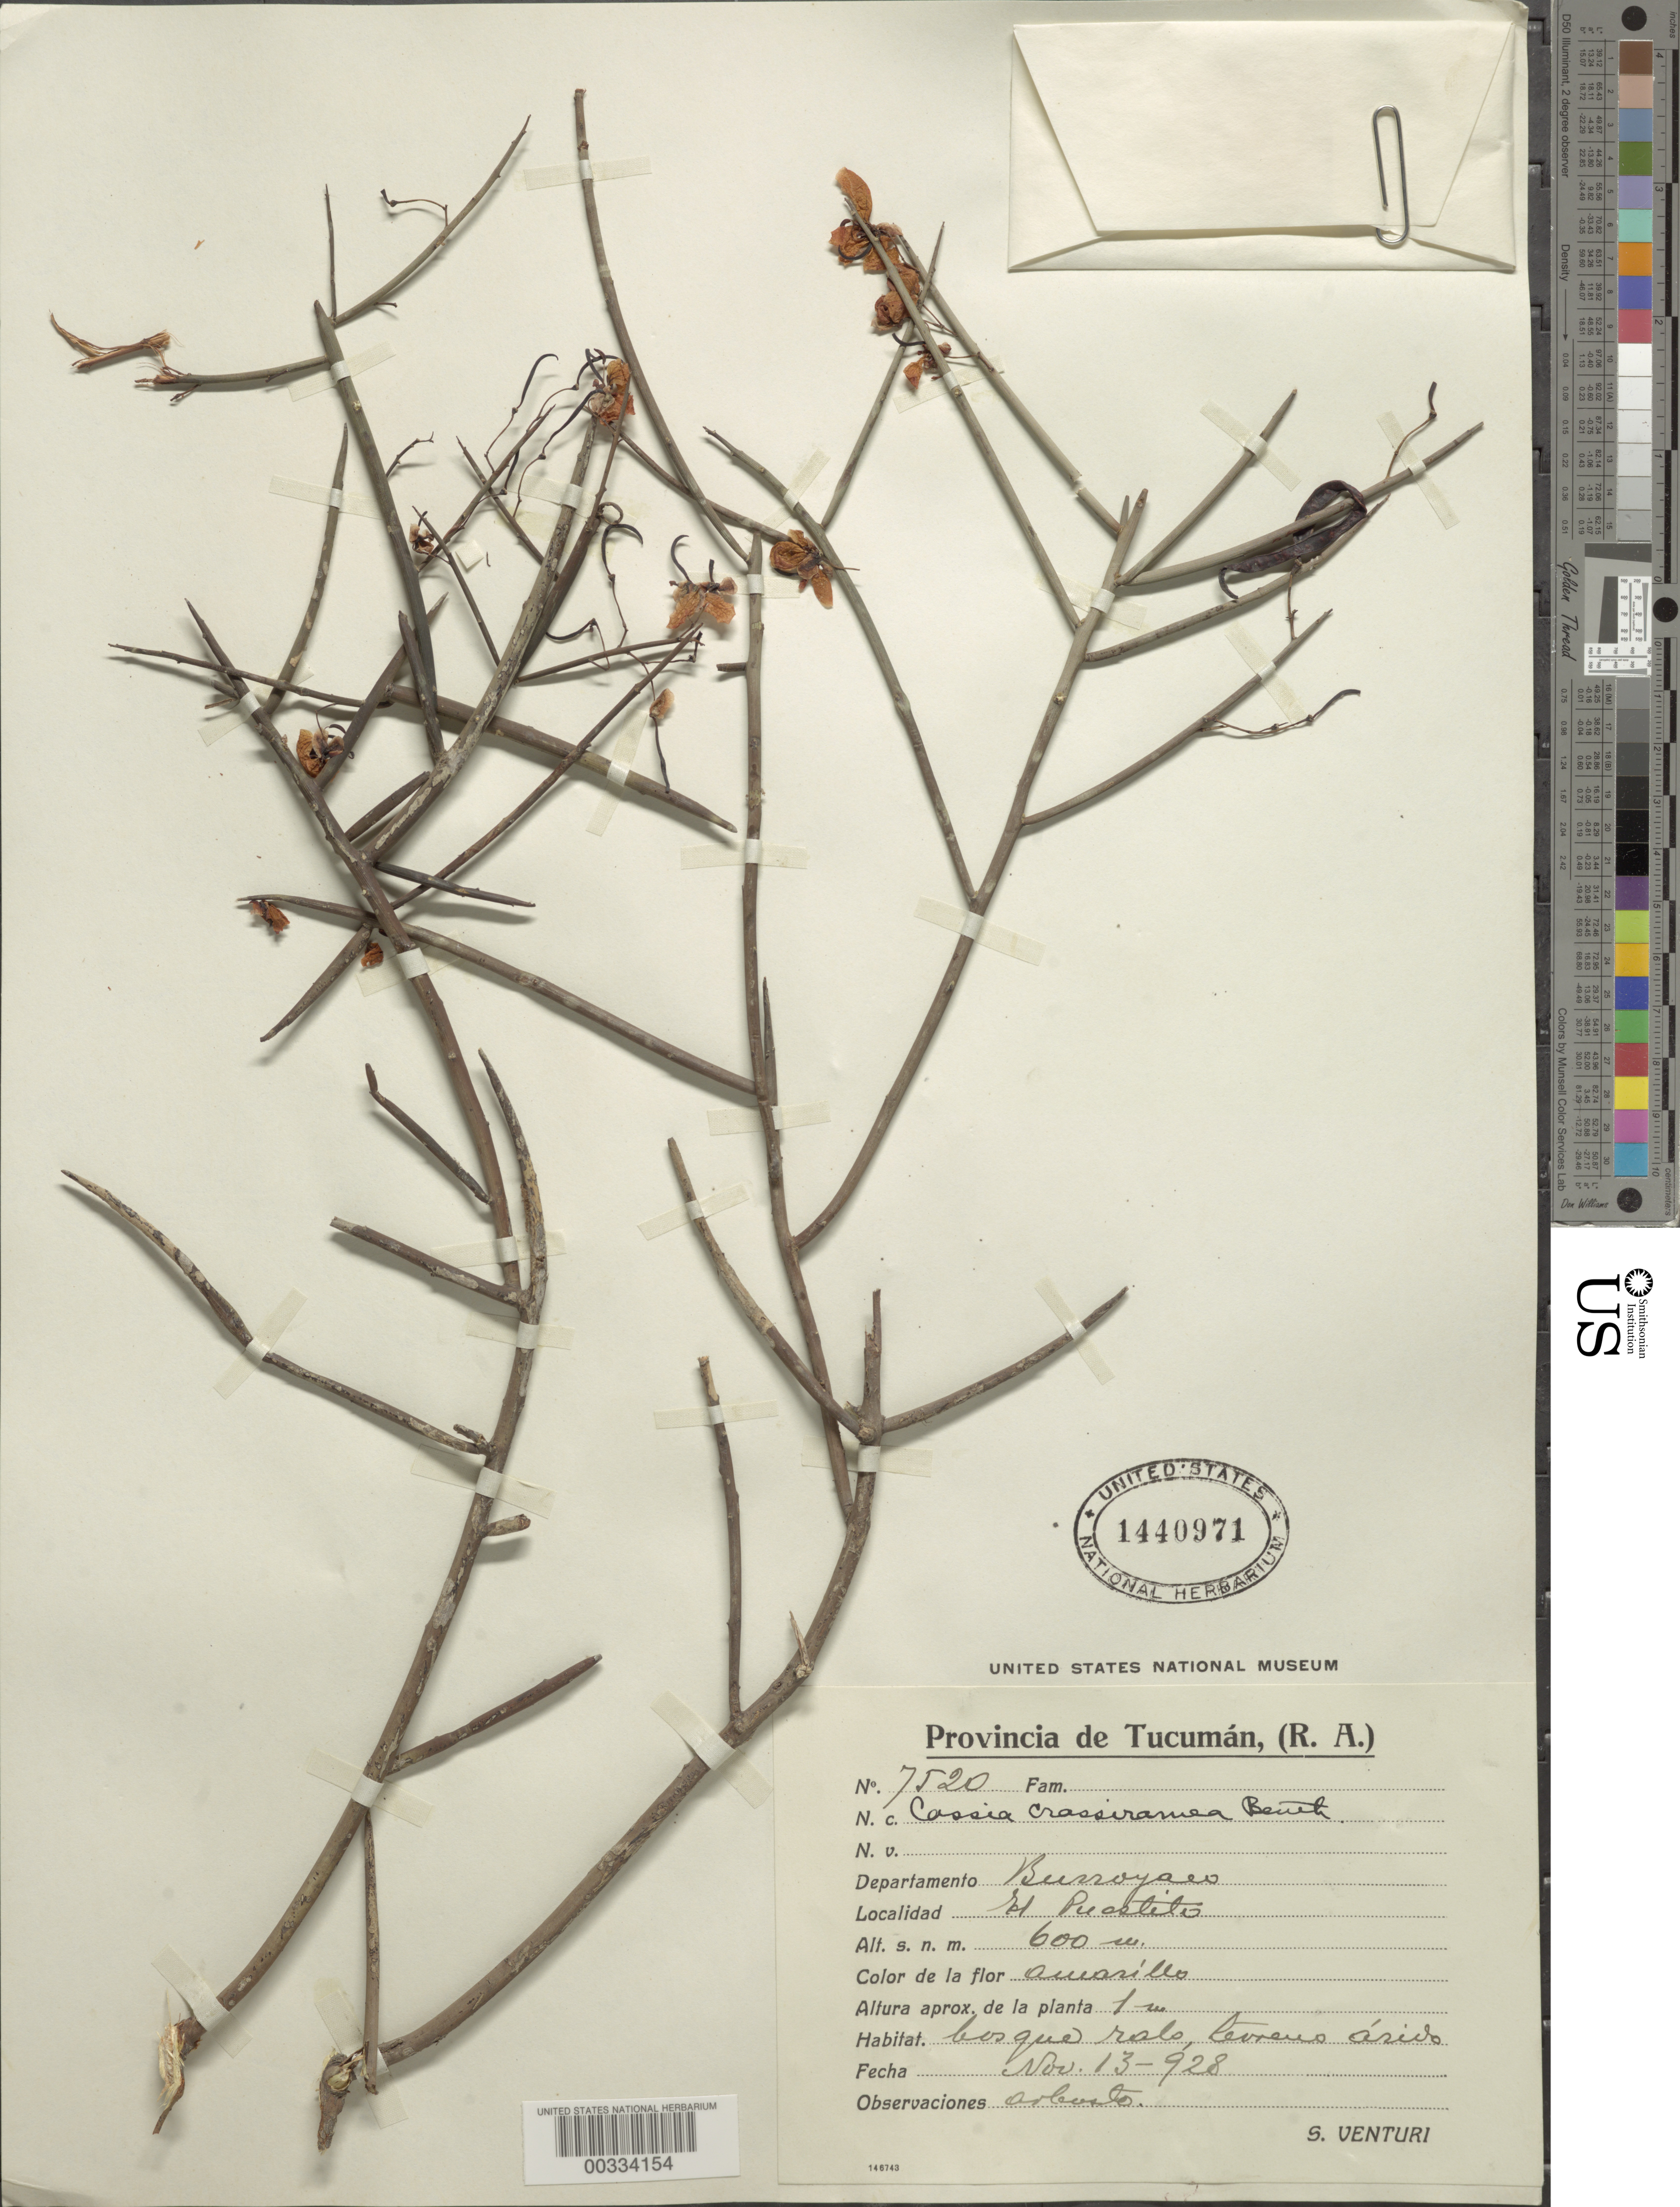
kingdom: Plantae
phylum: Tracheophyta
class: Magnoliopsida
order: Fabales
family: Fabaceae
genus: Senna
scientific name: Senna crassiramea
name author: (Benth.) H.S. Irwin & Barneby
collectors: S. Venturi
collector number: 7520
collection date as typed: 13 Nov 1928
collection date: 1928-11-13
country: Argentina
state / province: Tucumán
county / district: Burruyaco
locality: El Puestito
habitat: Logged forest, arid land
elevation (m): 600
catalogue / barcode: US 1440971